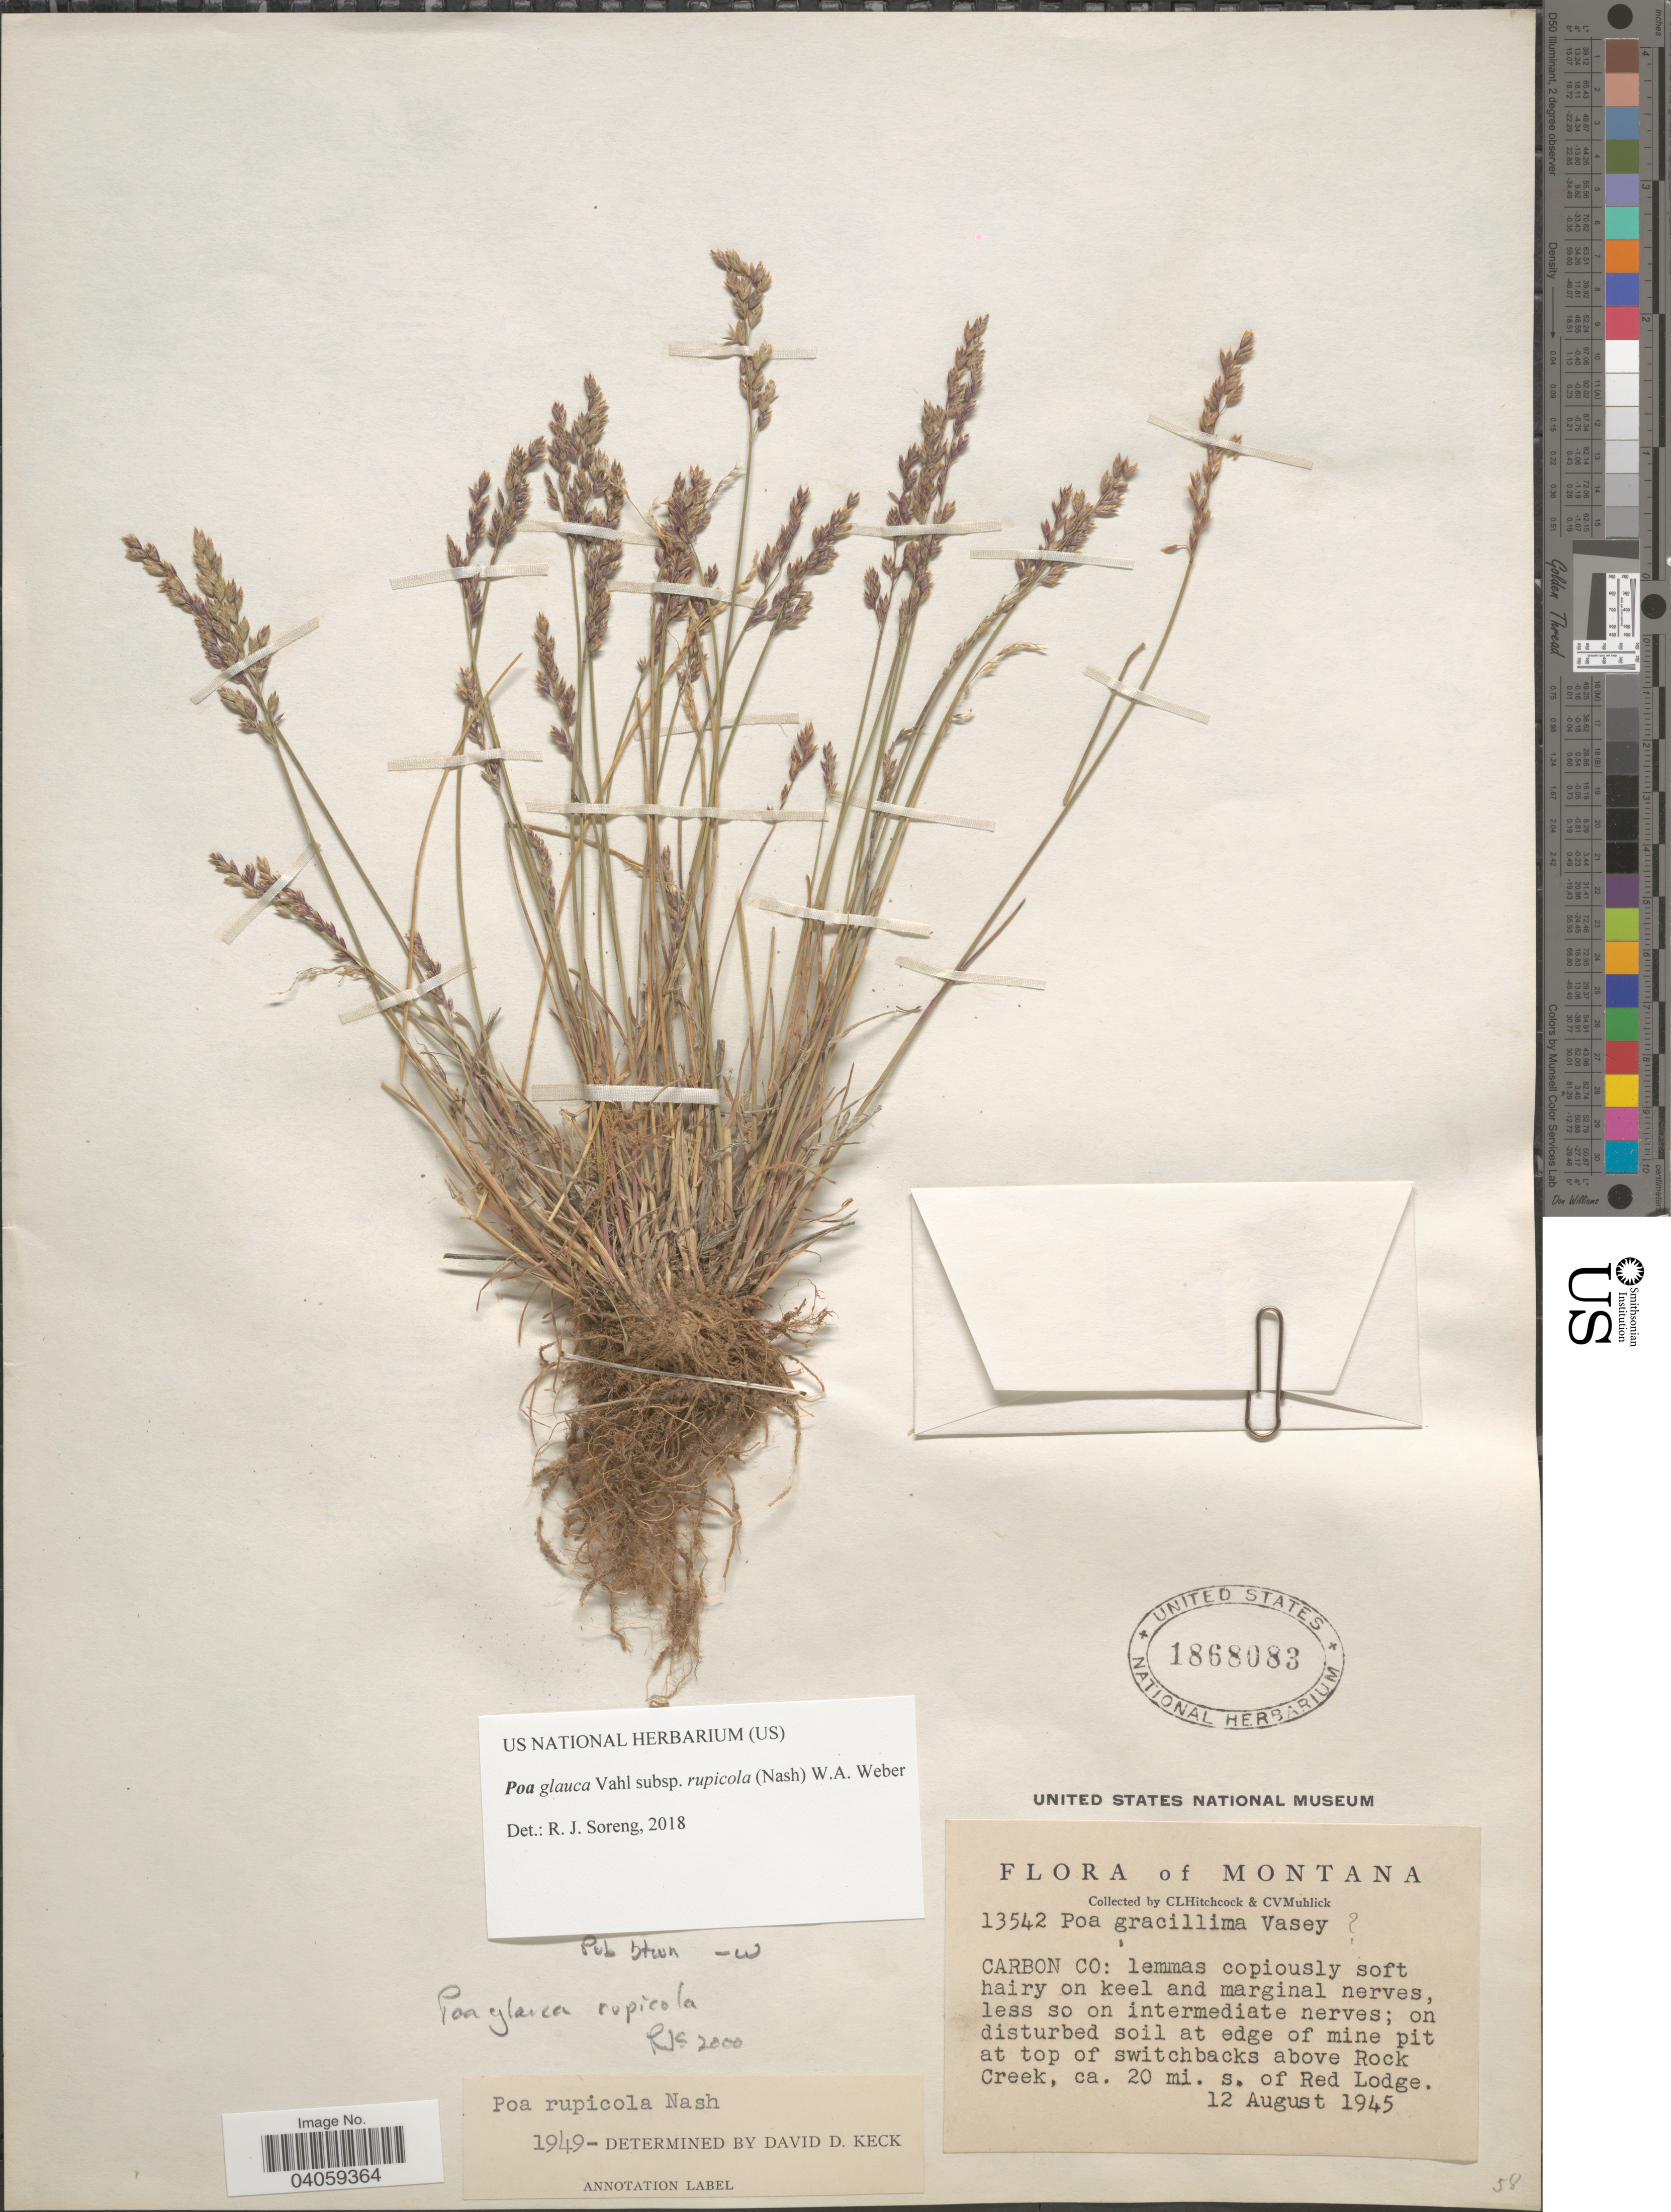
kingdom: Plantae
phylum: Tracheophyta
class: Liliopsida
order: Poales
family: Poaceae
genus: Poa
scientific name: Poa glauca subsp. rupicola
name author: (Nash) W.A. Weber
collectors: C. L. Hitchcock & C. V. Muhlick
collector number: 13542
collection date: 1945-08-12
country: United States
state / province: Montana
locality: Carbon Co: on disturbed soil at edge of mine pit at top of switchbacks above Rock Creek, ca. 20 mi. s. of Red Lodge.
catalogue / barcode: US 1868083